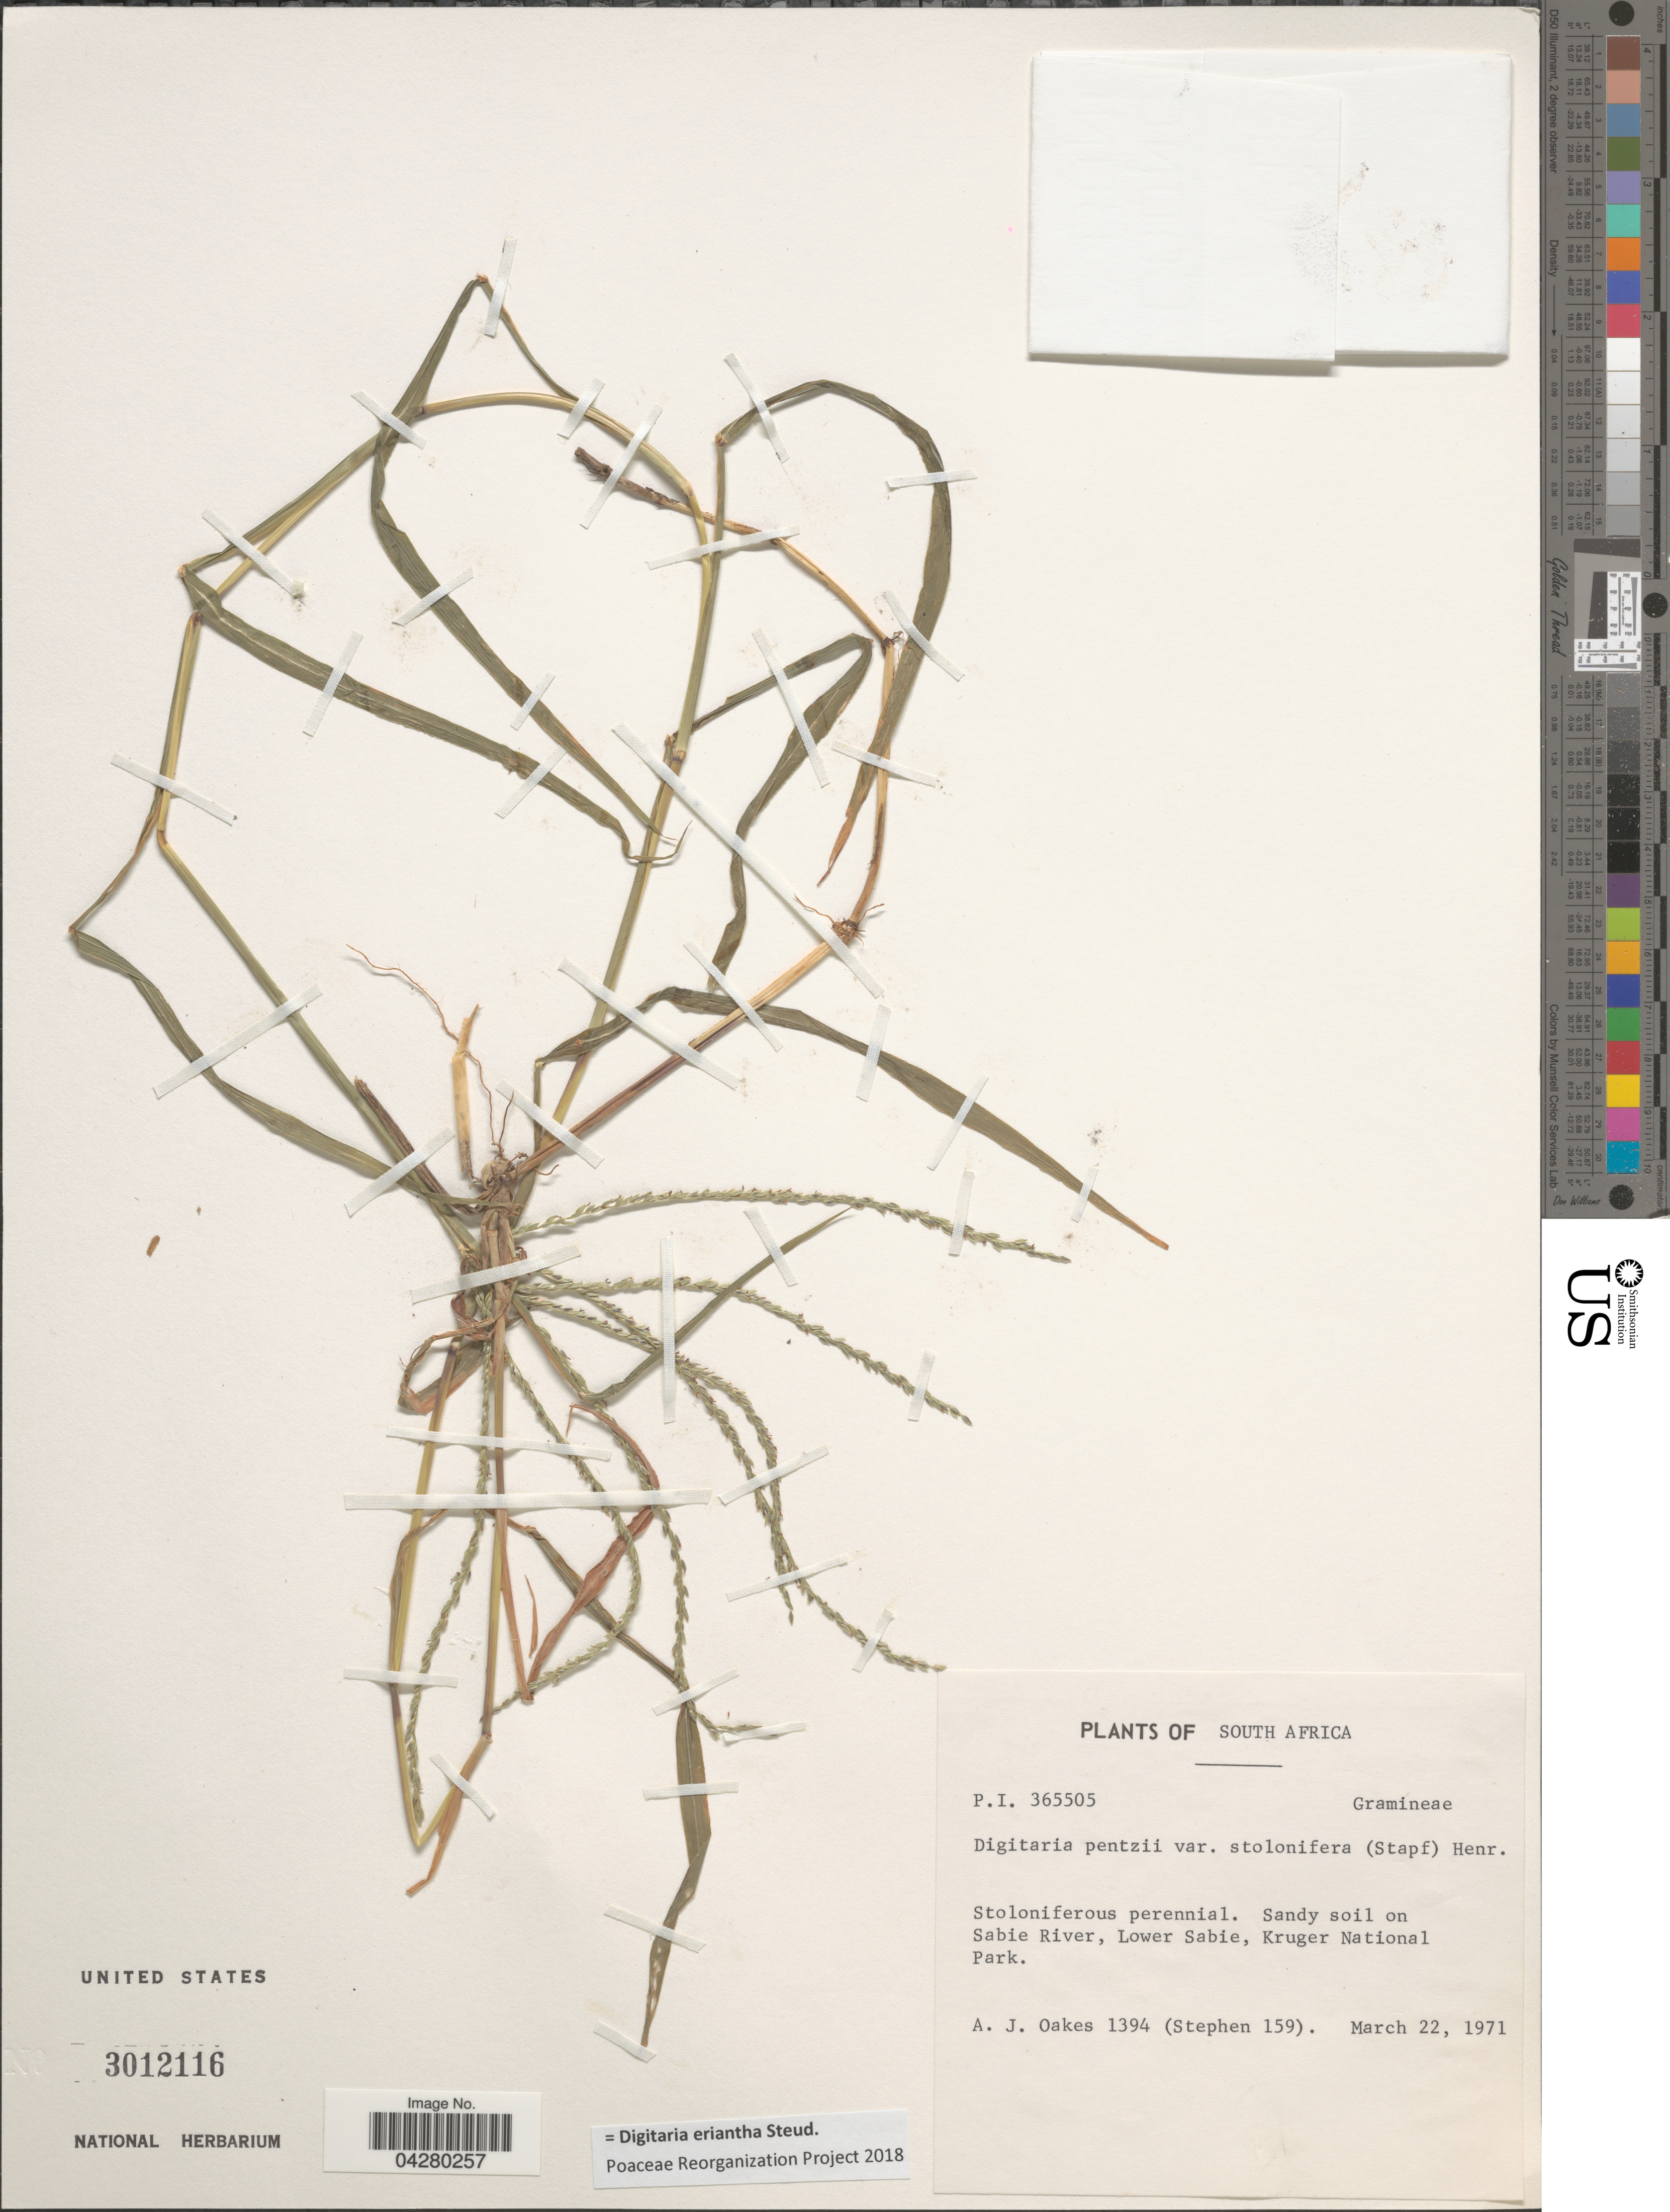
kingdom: Plantae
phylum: Tracheophyta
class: Liliopsida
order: Poales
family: Poaceae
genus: Digitaria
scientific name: Digitaria eriantha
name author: Steud.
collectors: A. Oakes & Stephen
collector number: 1394/159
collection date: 1971-03-22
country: South Africa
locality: Sandy soil on Sabie River, Lower Sabie, Kruger National Park.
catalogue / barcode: US 3012116